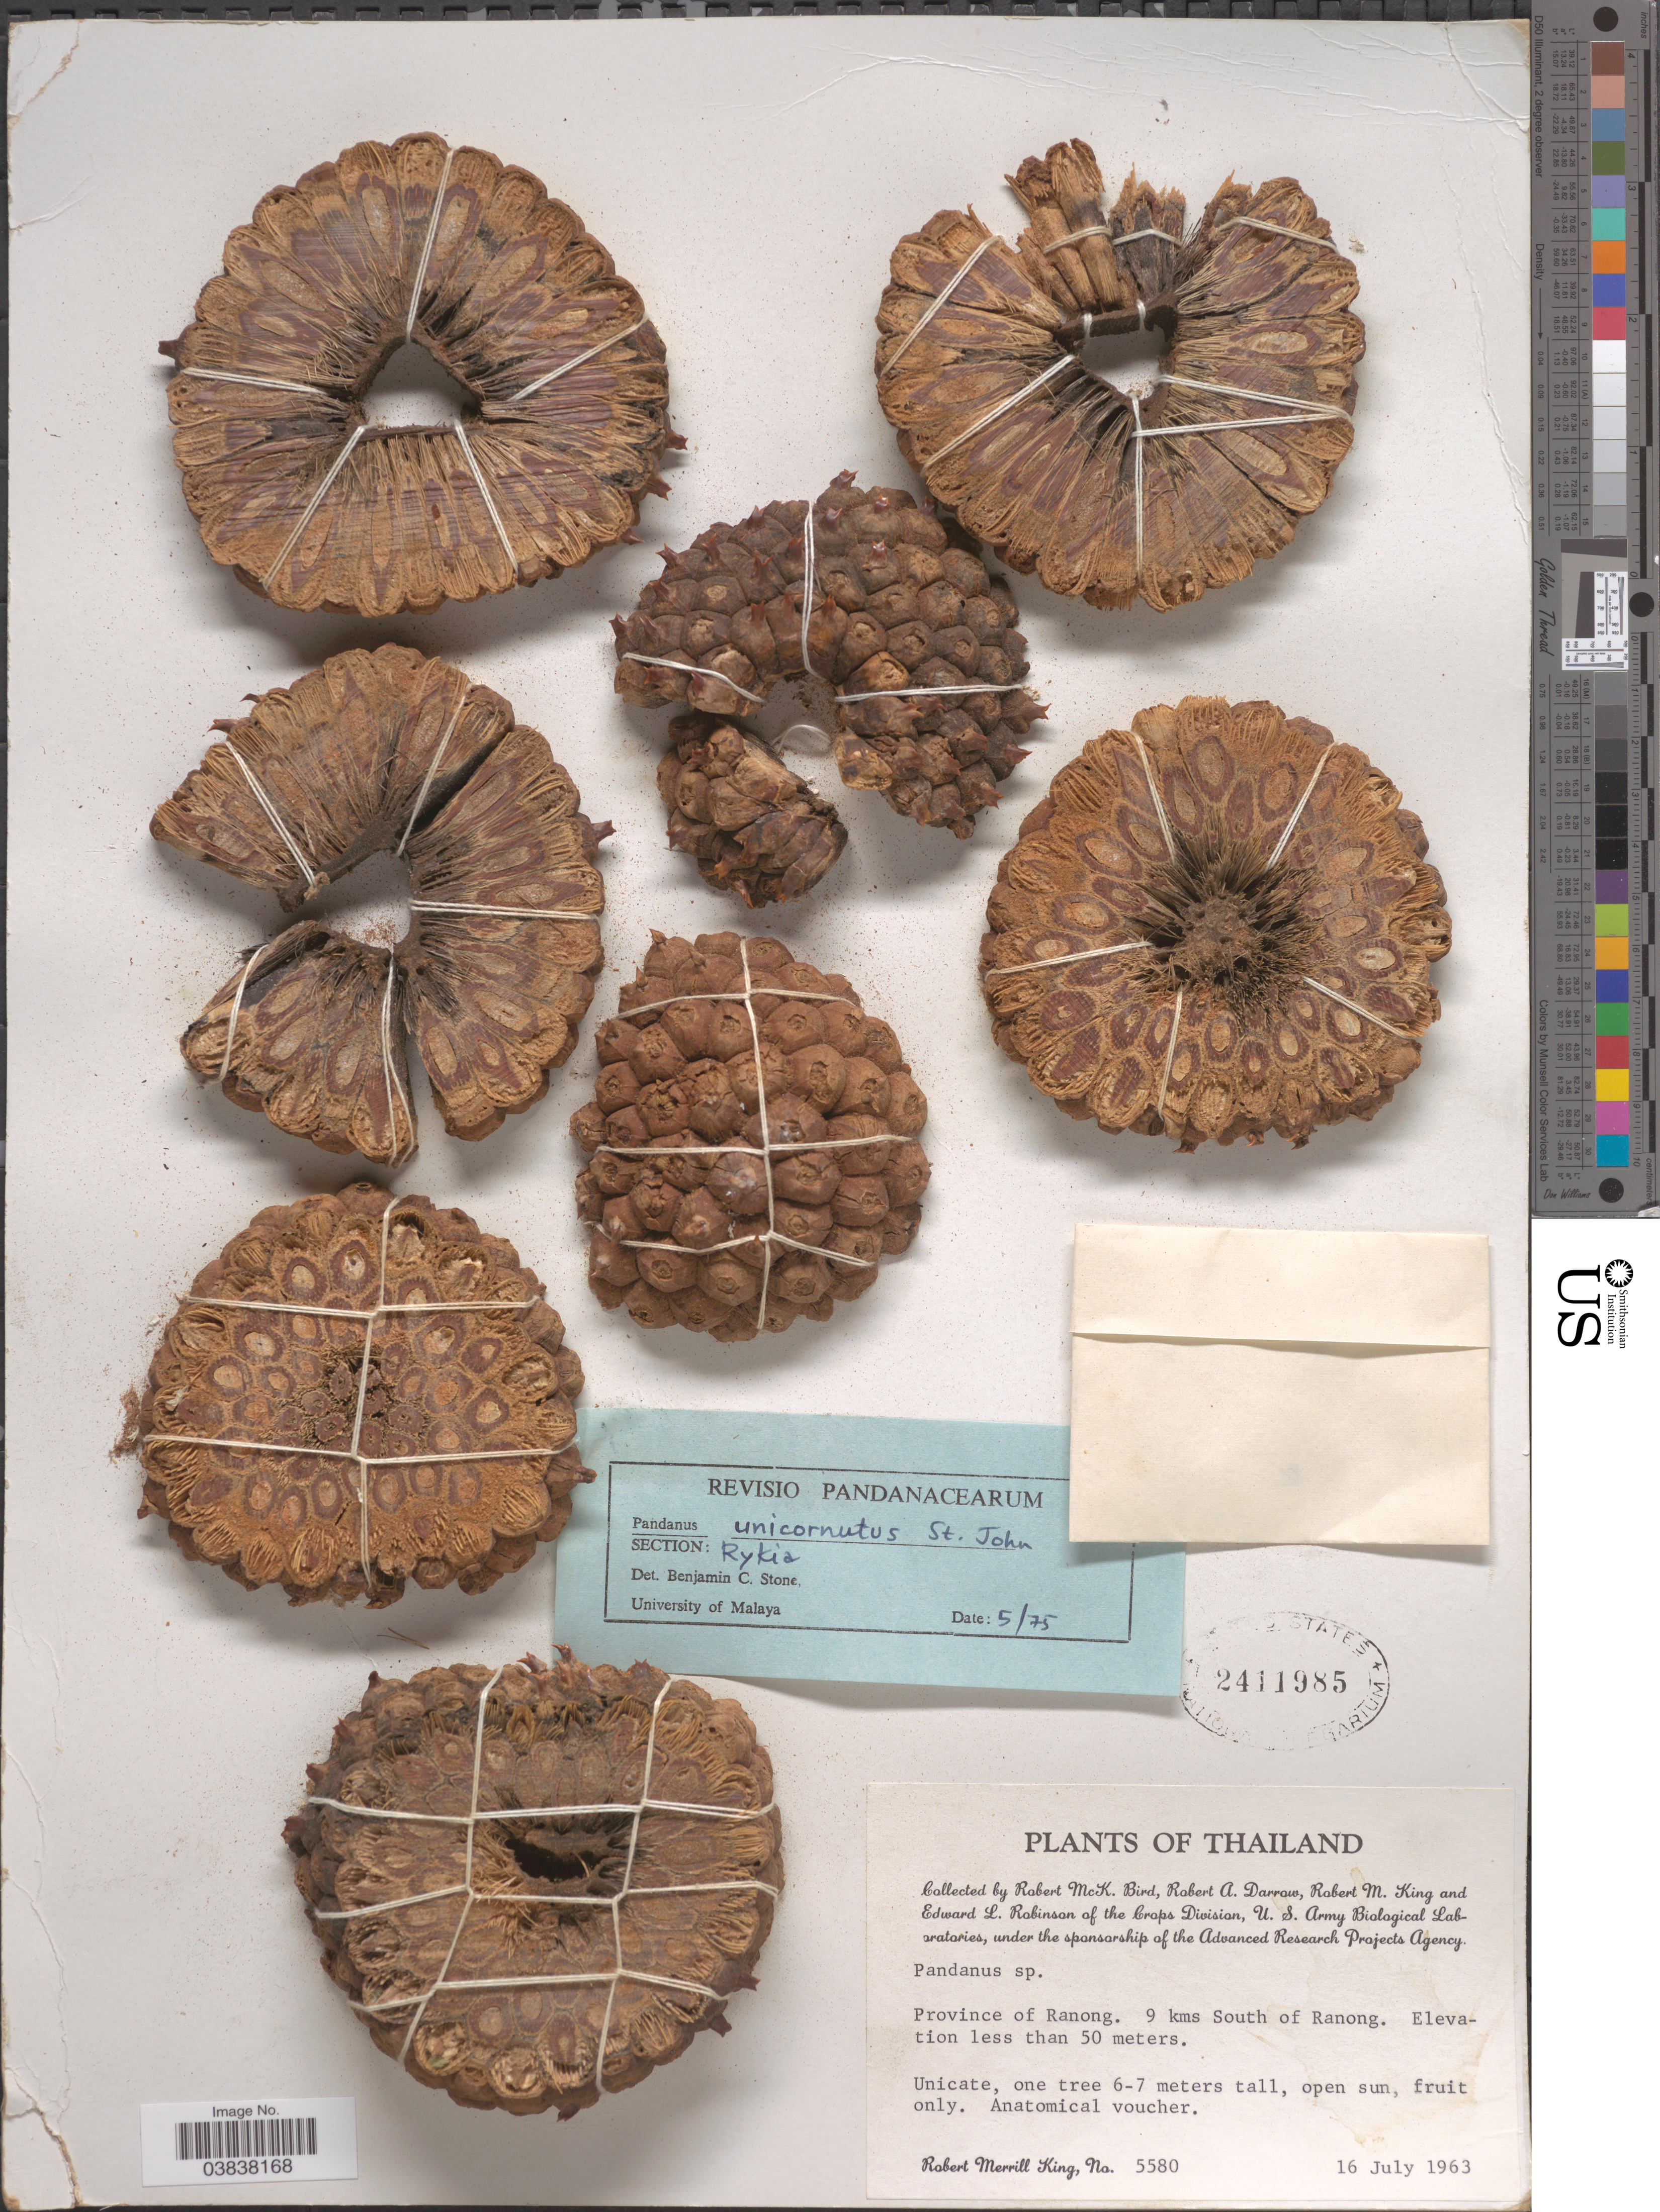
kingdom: Plantae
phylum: Tracheophyta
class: Liliopsida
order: Pandanales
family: Pandanaceae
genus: Pandanus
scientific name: Pandanus unicornutus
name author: H. St. John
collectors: R. M. King, R. M. Bird, R. A. Darrow & E. L. Robinson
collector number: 5580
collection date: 1963-07-16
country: Thailand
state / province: Ranong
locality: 9 kms South of Ranong.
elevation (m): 50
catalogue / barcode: US 2411985